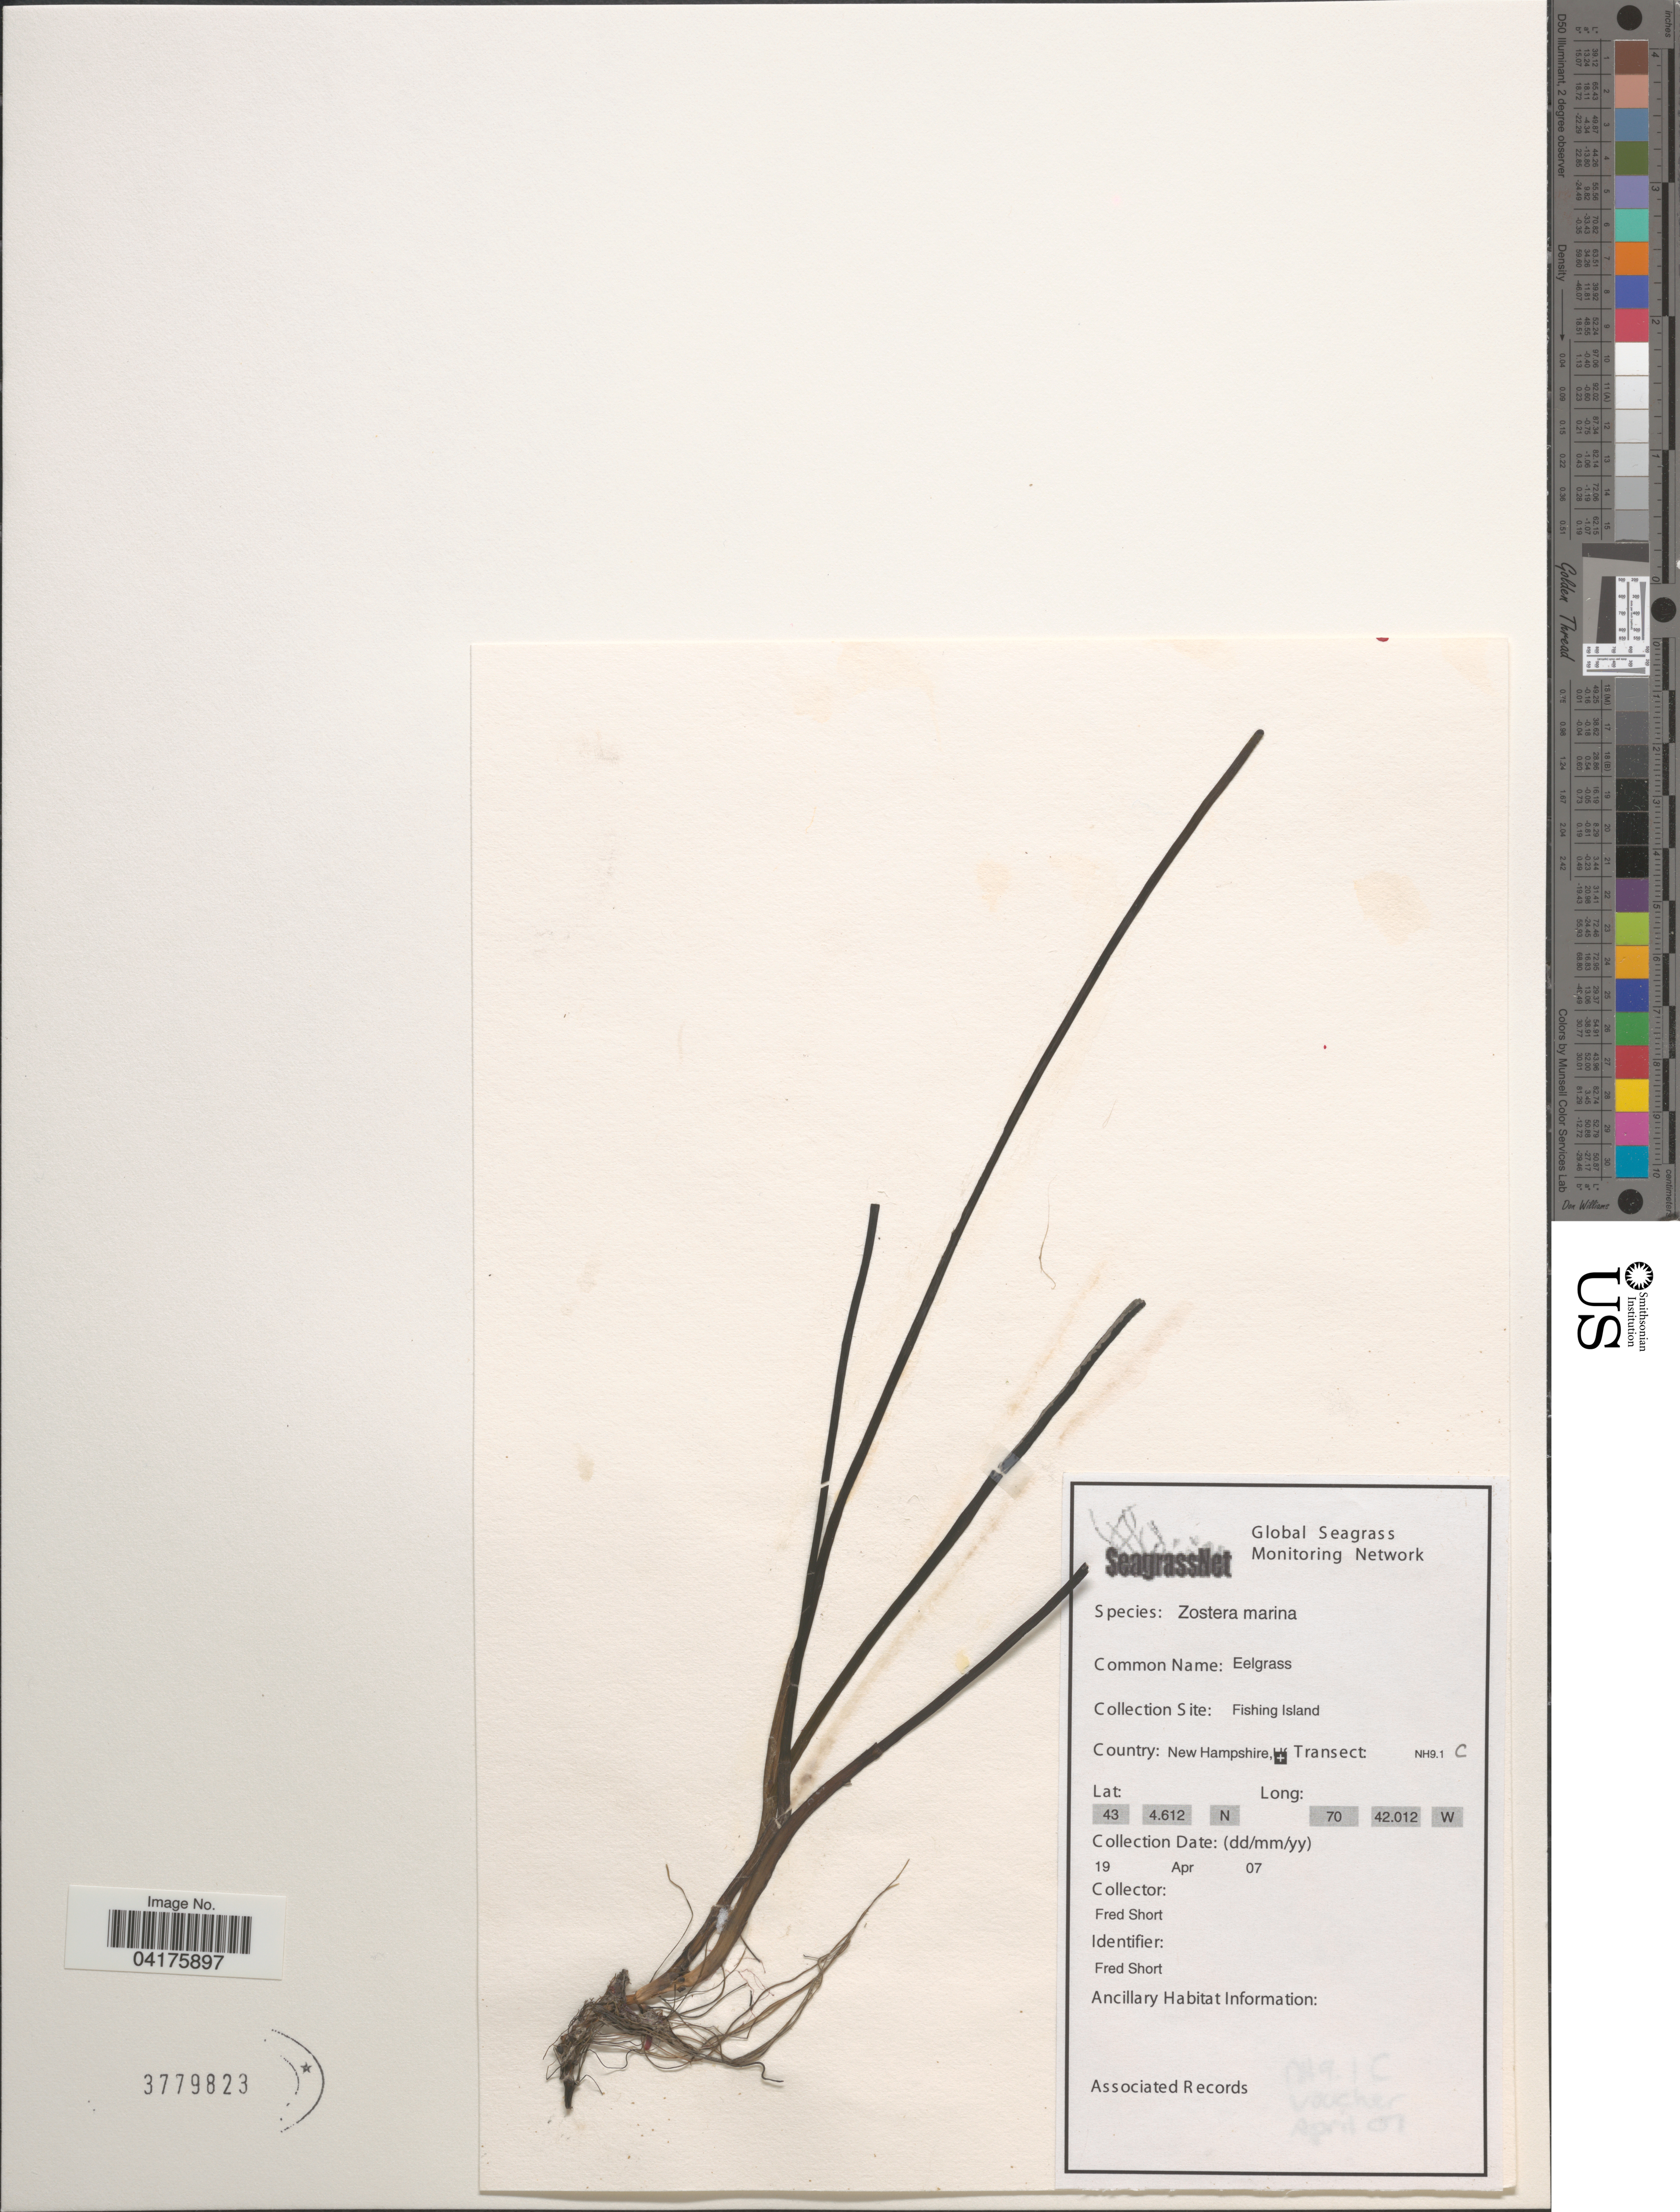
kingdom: Plantae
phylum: Tracheophyta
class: Liliopsida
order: Alismatales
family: Zosteraceae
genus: Zostera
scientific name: Zostera marina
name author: L.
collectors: F. Short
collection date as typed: Transcribed d/m/y: 19/4/7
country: United States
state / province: New Hampshire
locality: Fishing Island.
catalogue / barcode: US 3779823